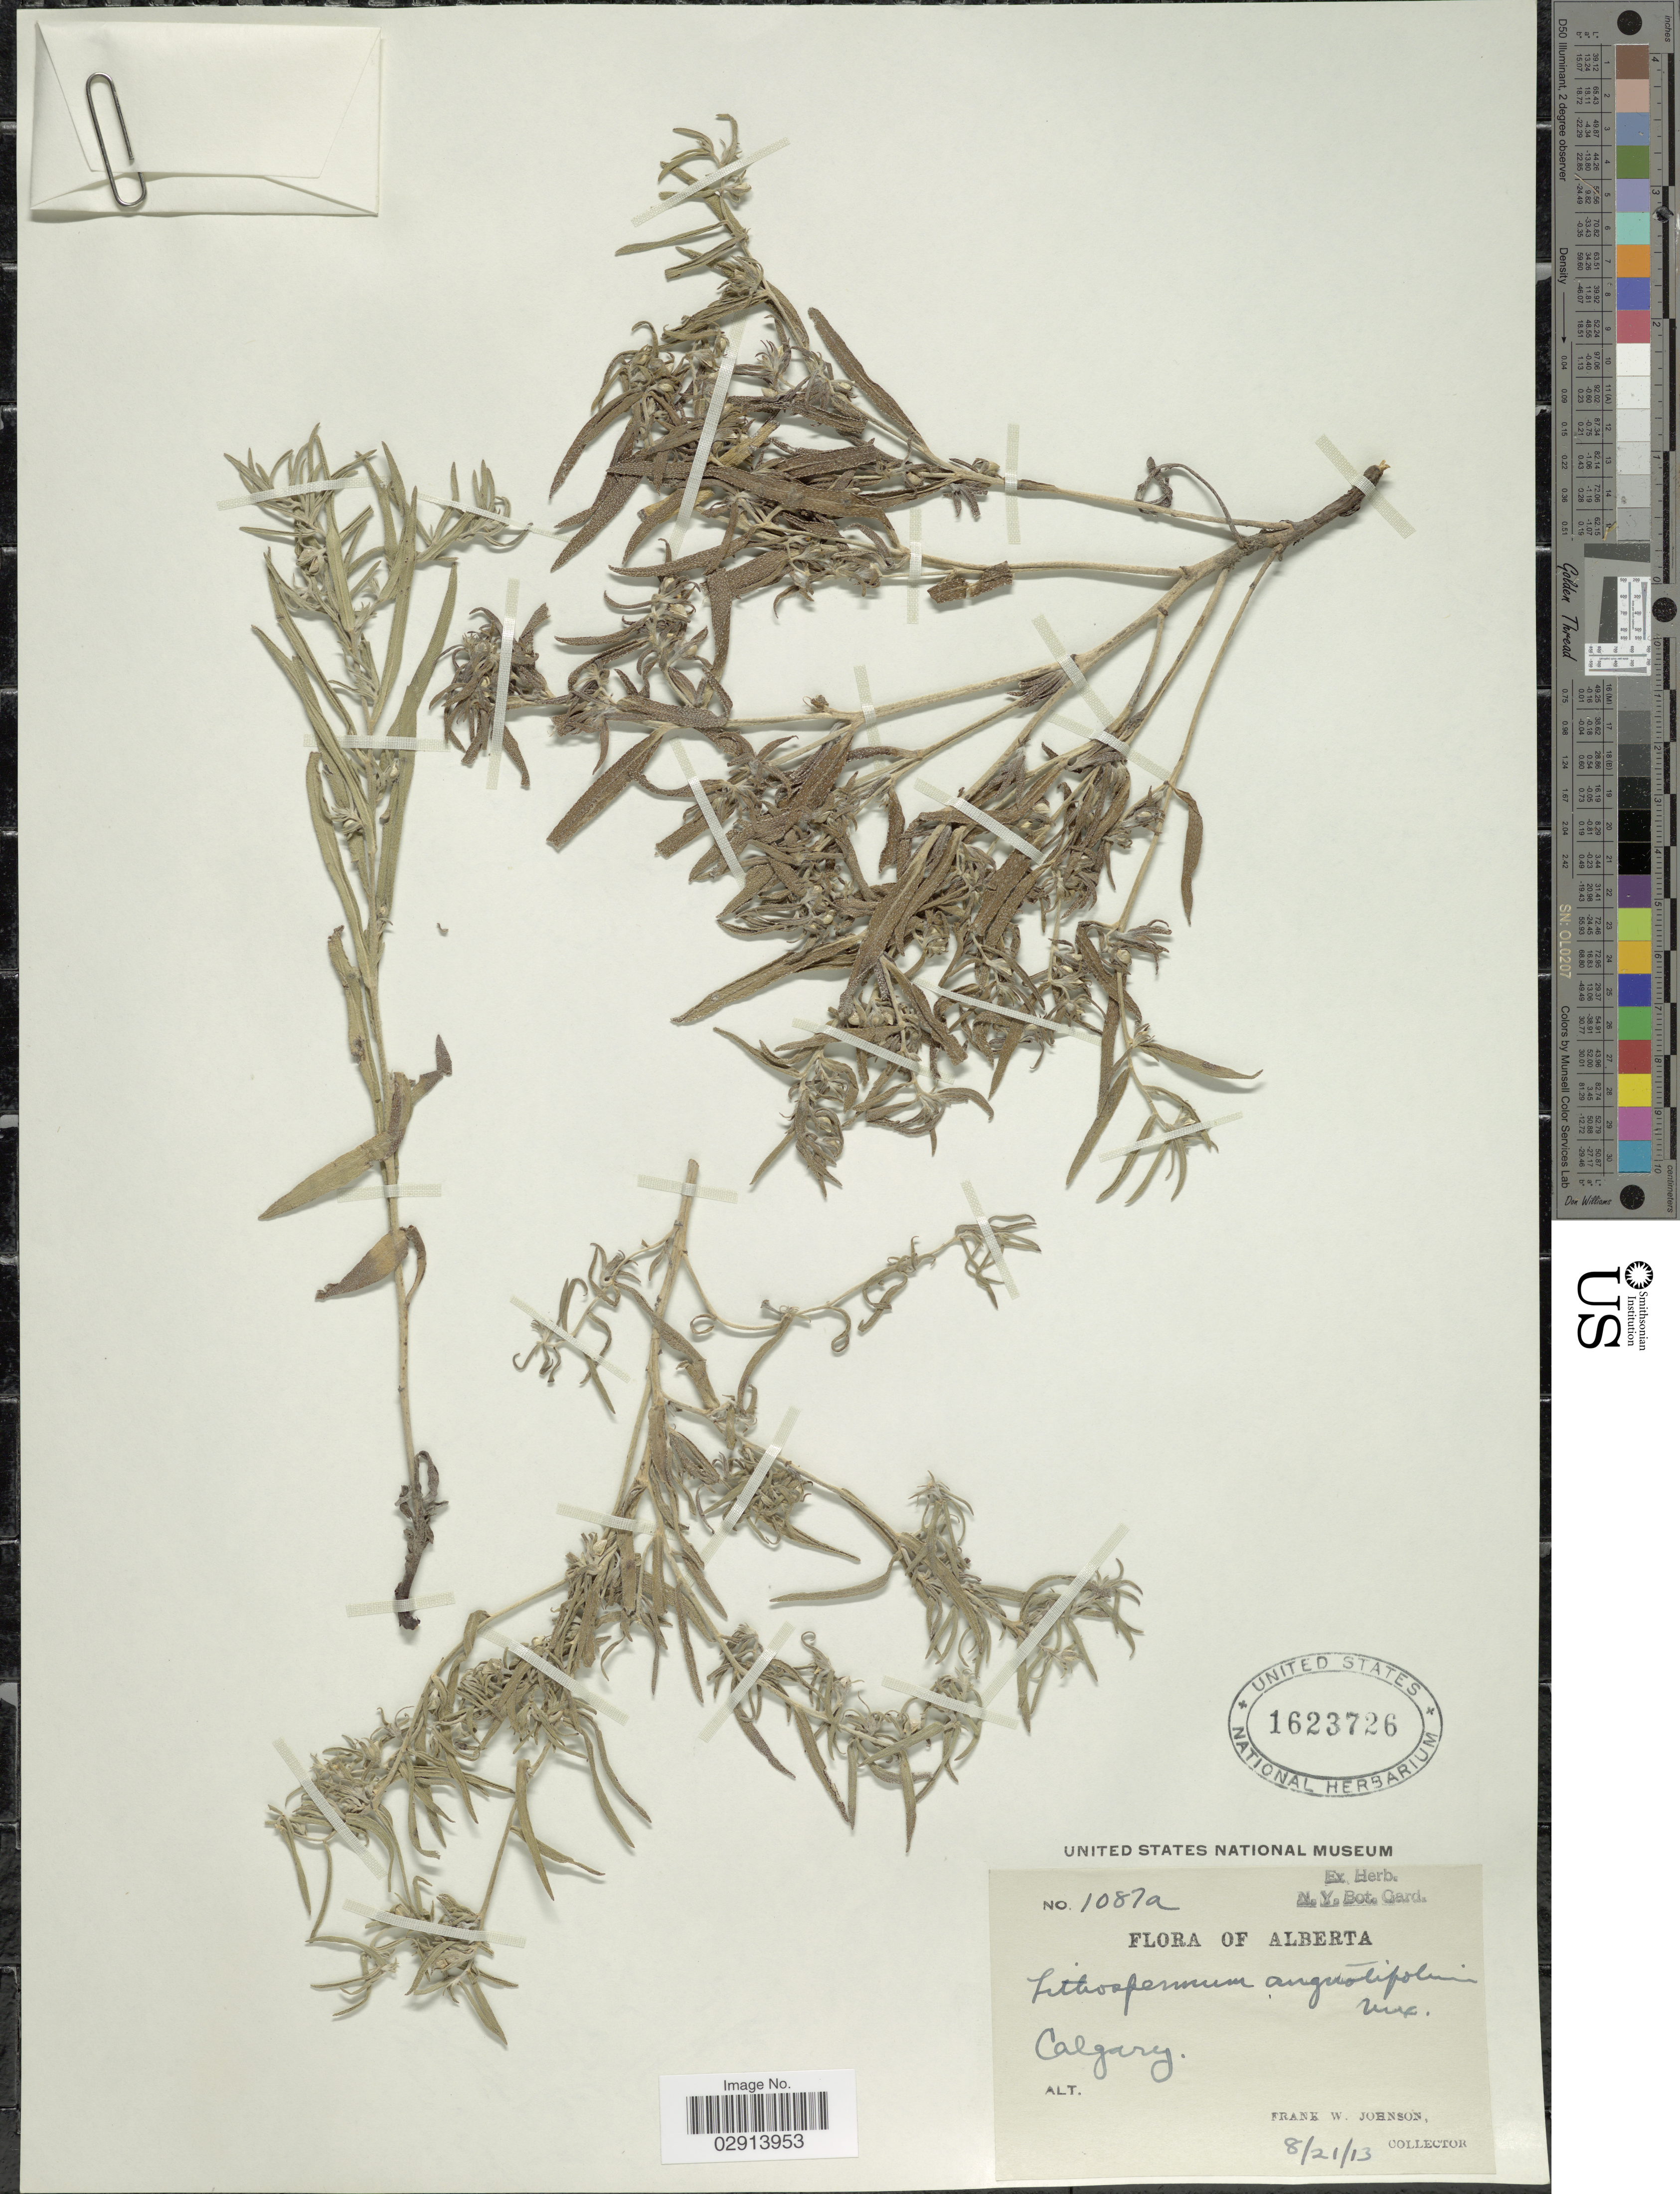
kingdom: Plantae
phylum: Tracheophyta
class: Magnoliopsida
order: Boraginales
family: Boraginaceae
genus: Lithospermum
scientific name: Lithospermum incisum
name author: Lehm.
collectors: F. W. Johnson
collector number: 1087a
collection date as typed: Transcribed d/m/y: 21/8/13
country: Canada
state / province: Alberta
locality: Calgary.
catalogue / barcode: US 1623726